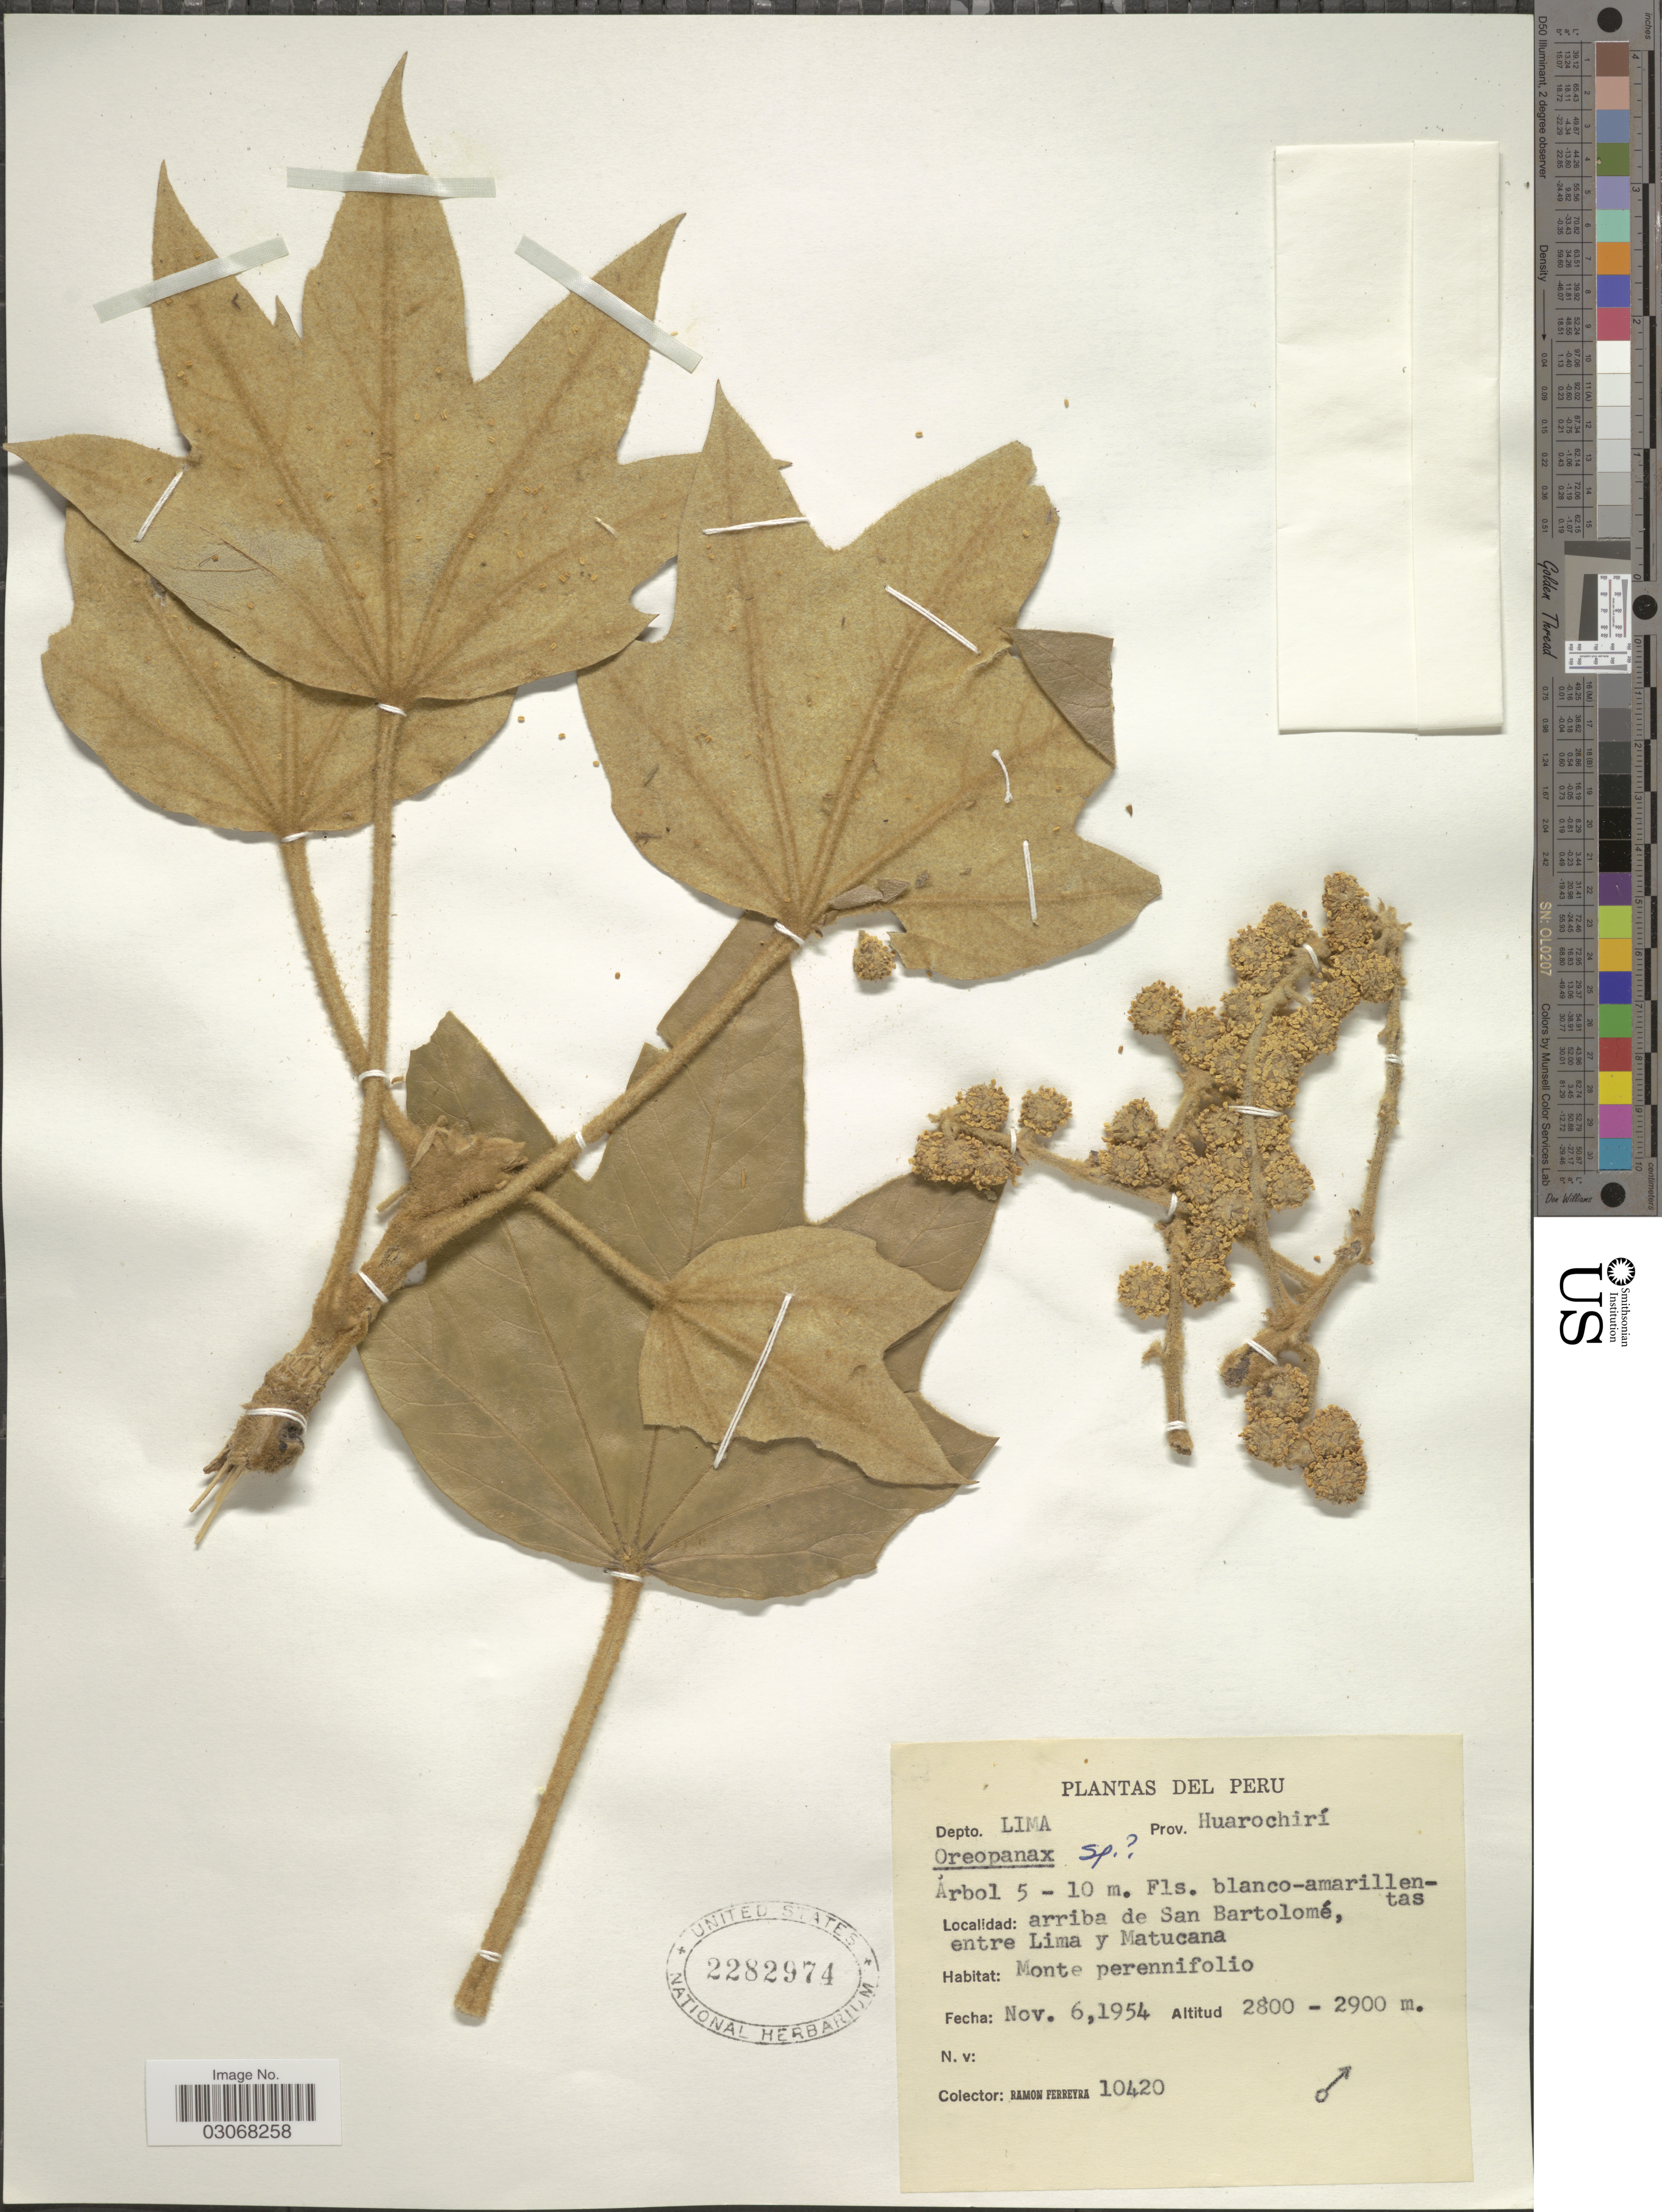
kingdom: Plantae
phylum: Tracheophyta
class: Magnoliopsida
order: Apiales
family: Araliaceae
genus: Oreopanax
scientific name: Oreopanax sp.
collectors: R. A. Ferreyra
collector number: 10420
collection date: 1954-11-06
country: Peru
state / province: Lima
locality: Depto. Lima, Prov. Huarochirí, arriba de San Bartolomé, entre Lima y Matucana.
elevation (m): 2800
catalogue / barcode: US 2282974